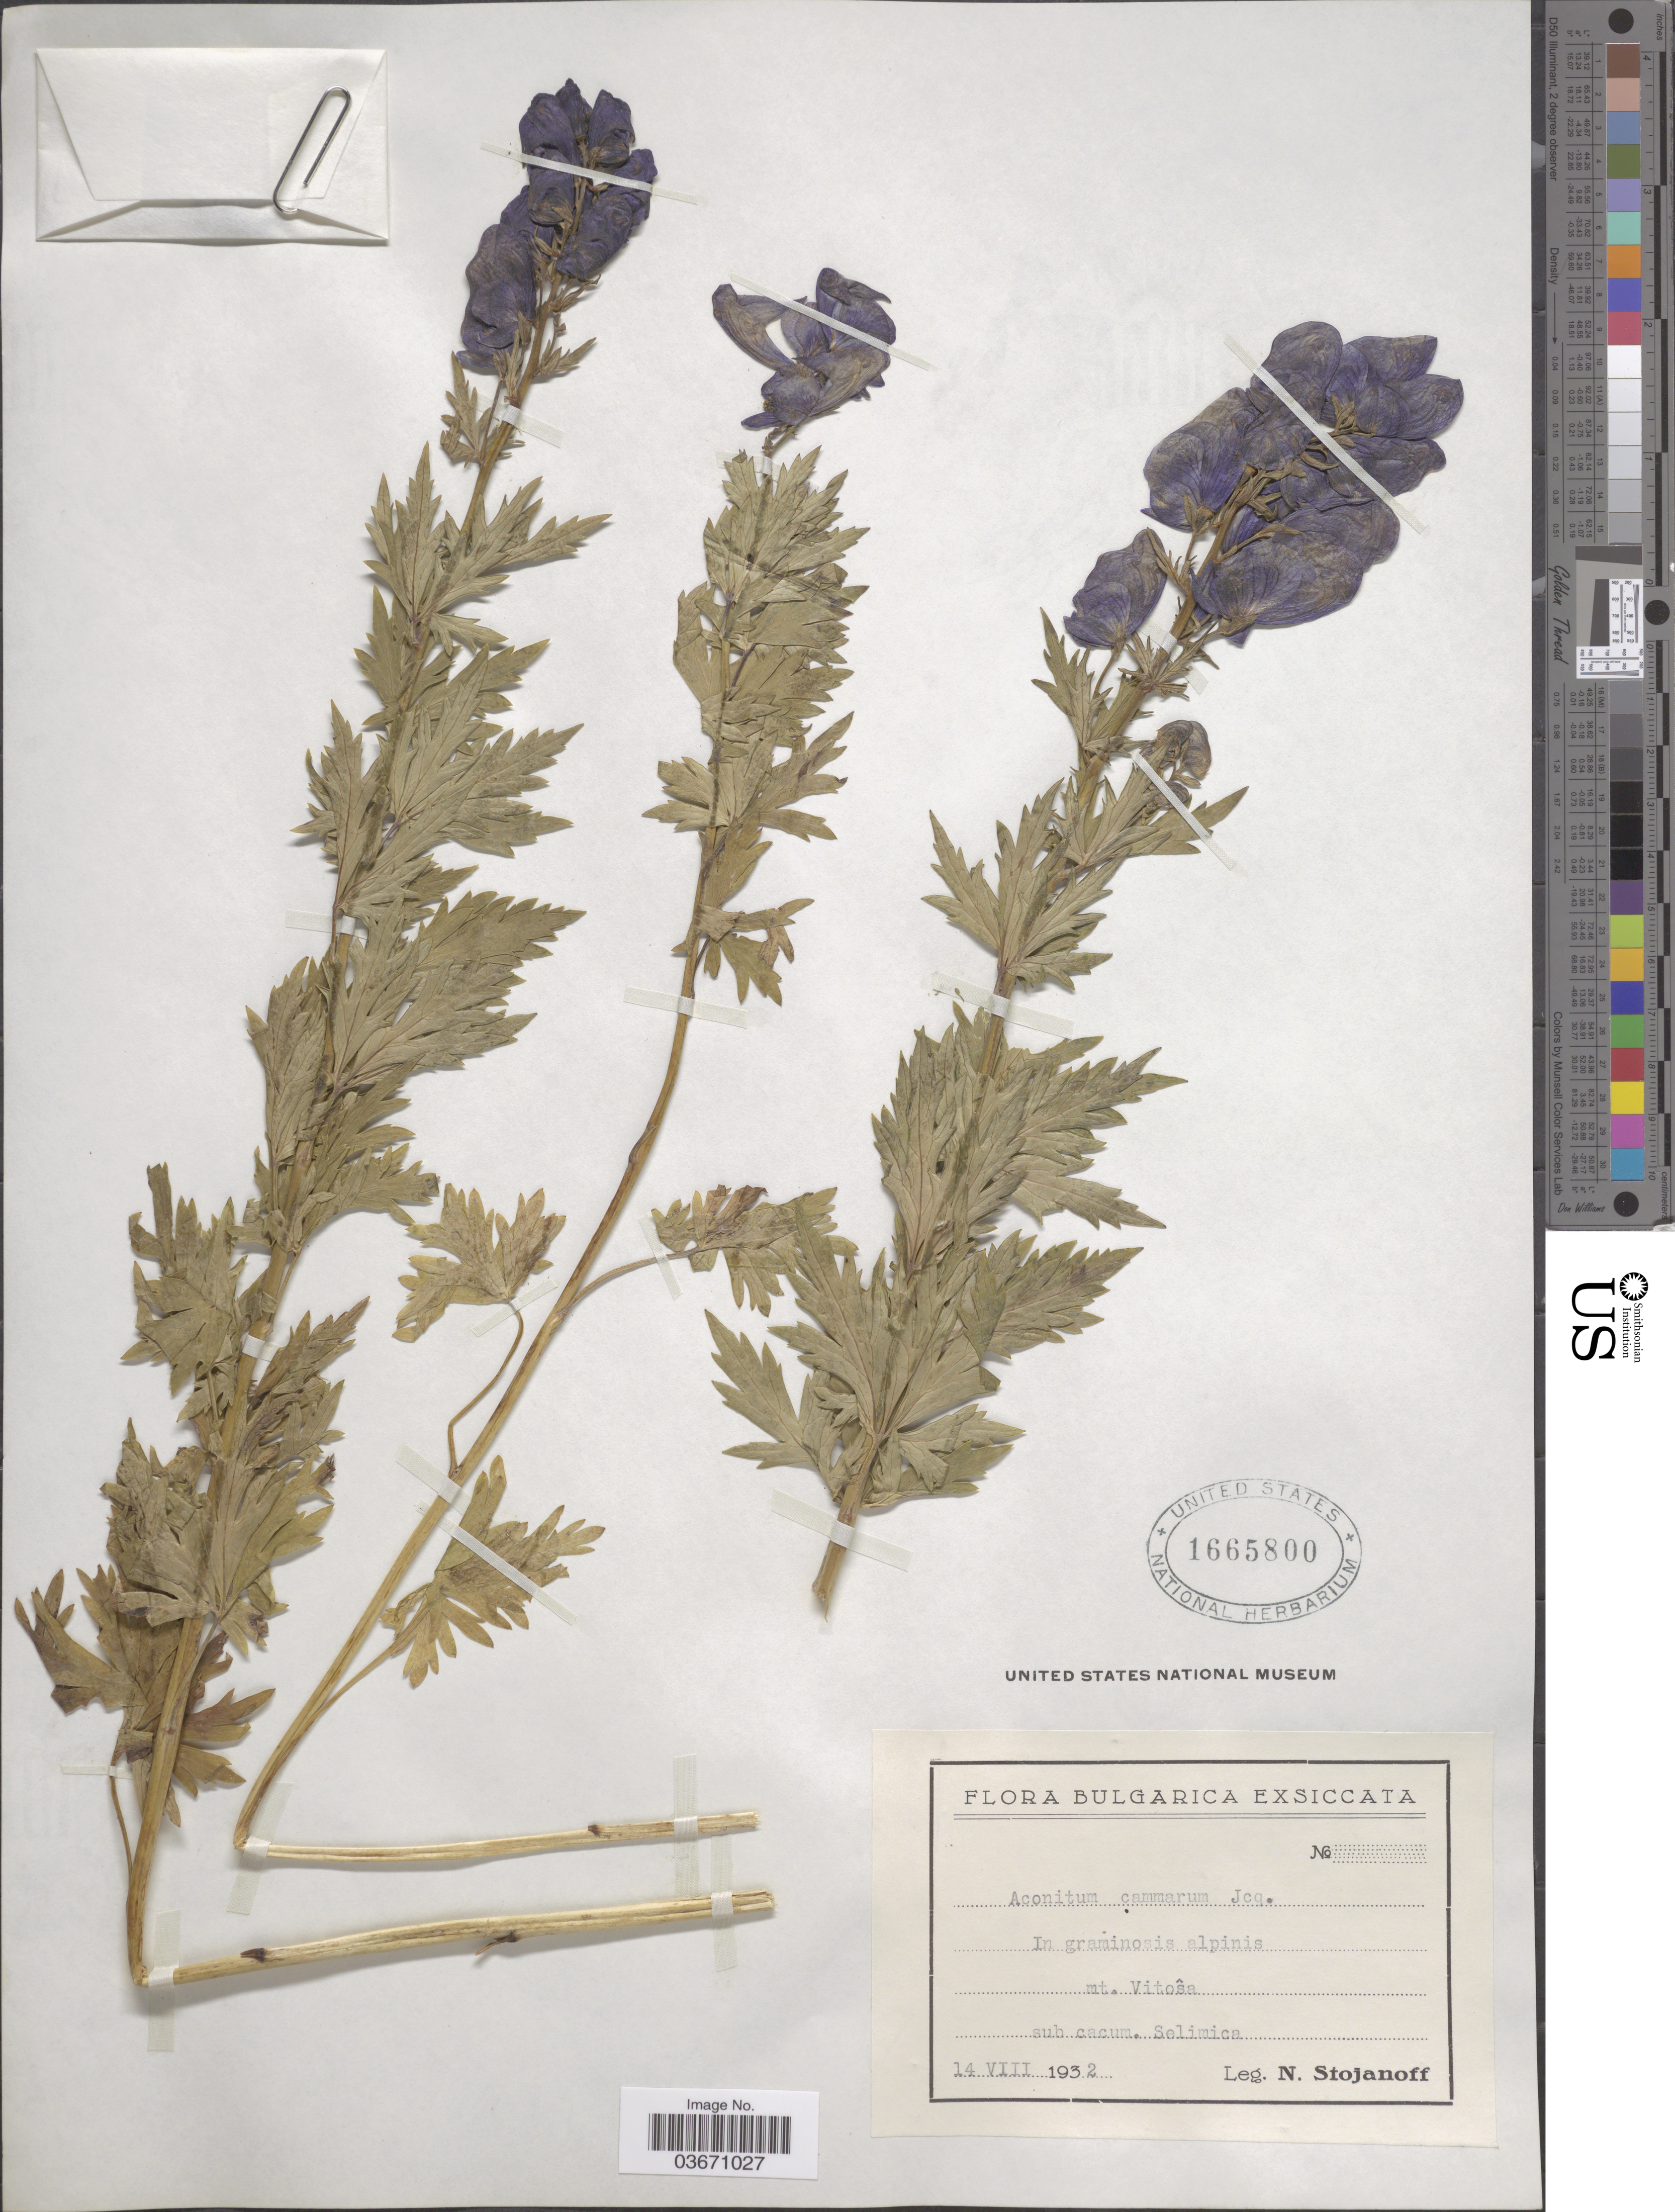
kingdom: Plantae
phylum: Tracheophyta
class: Magnoliopsida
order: Ranunculales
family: Ranunculaceae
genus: Aconitum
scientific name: Aconitum x cammarum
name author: L.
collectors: N. Stojanoff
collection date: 1932-08-14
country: Bulgaria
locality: In graminosis alpinis mt. Vitoŝa sub cacum. Selimica.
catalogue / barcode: US 1665800